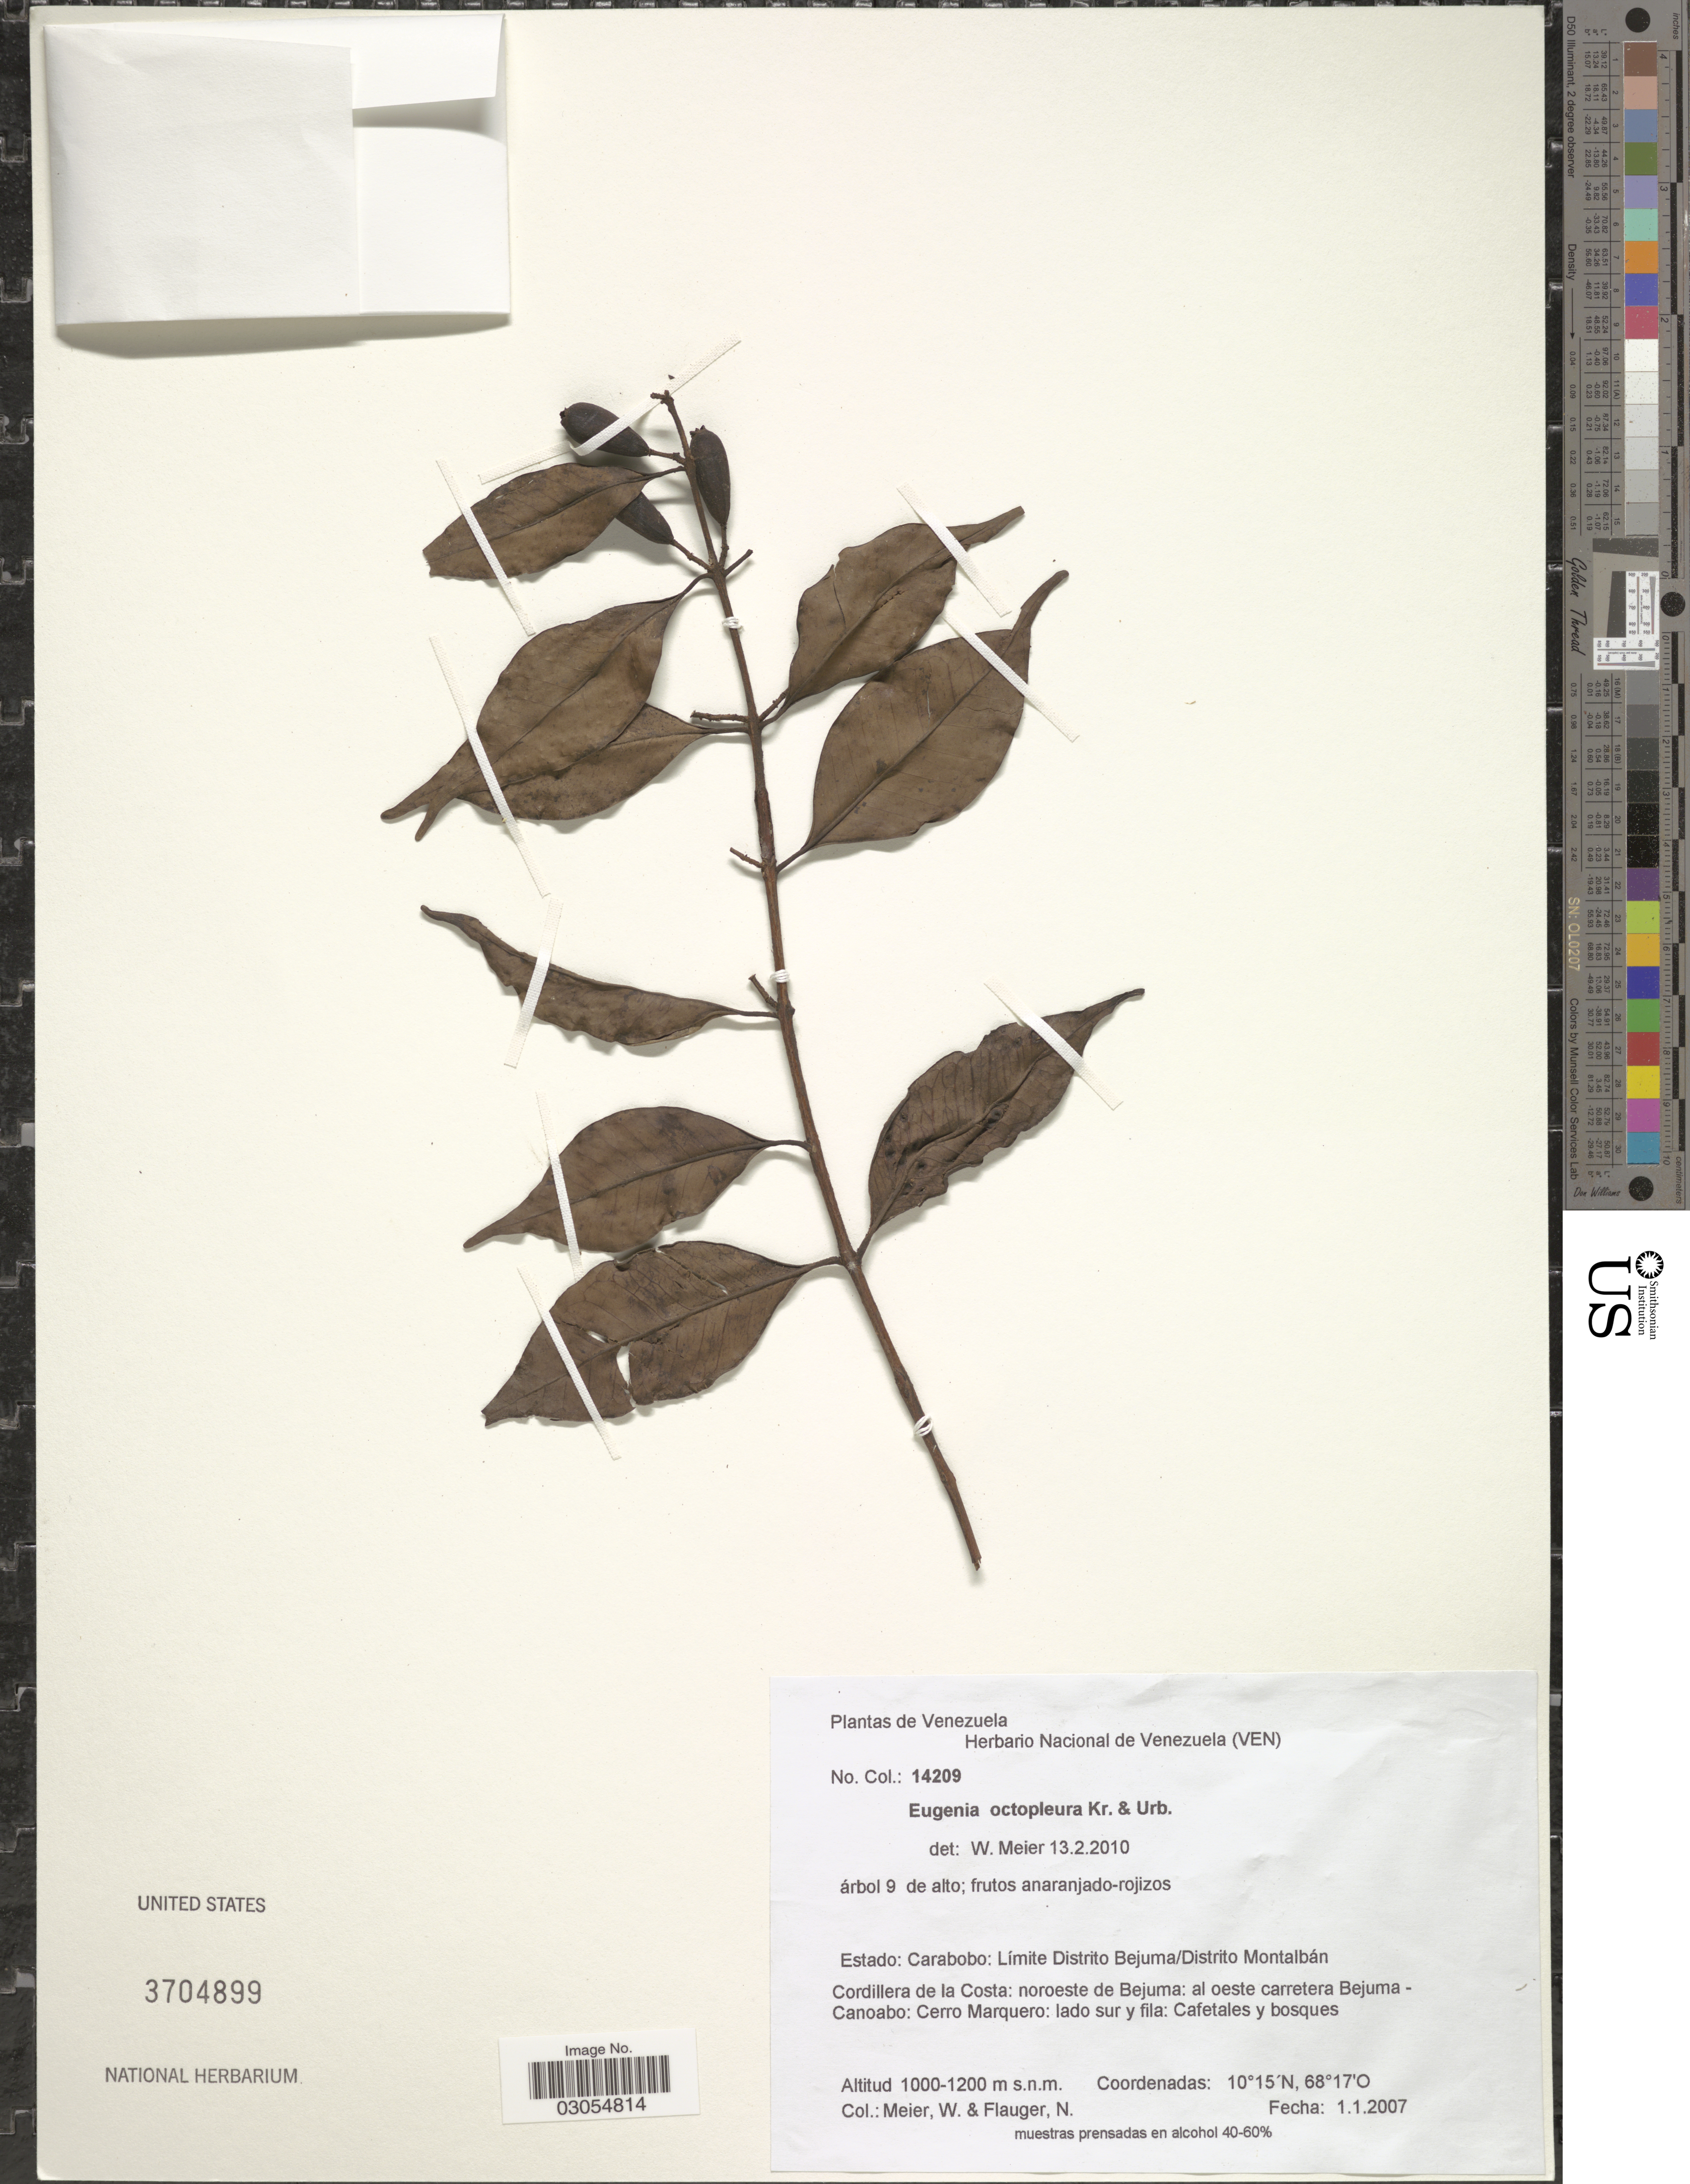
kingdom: Plantae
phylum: Tracheophyta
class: Magnoliopsida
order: Myrtales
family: Myrtaceae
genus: Eugenia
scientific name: Eugenia octopleura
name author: Krug & Urb.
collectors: W. Meier & N. Flauger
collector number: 14209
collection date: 2007-01-01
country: Venezuela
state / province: Carabobo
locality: Límite Distrito Bejuma/ Distrito Montalbán. Cordillera de la Costa: noroeste de Bejuma: al oeste carretera Bejuma-Canoabo: Cerro Marquero: lado sur y fila.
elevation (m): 1000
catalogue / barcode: US 3704899